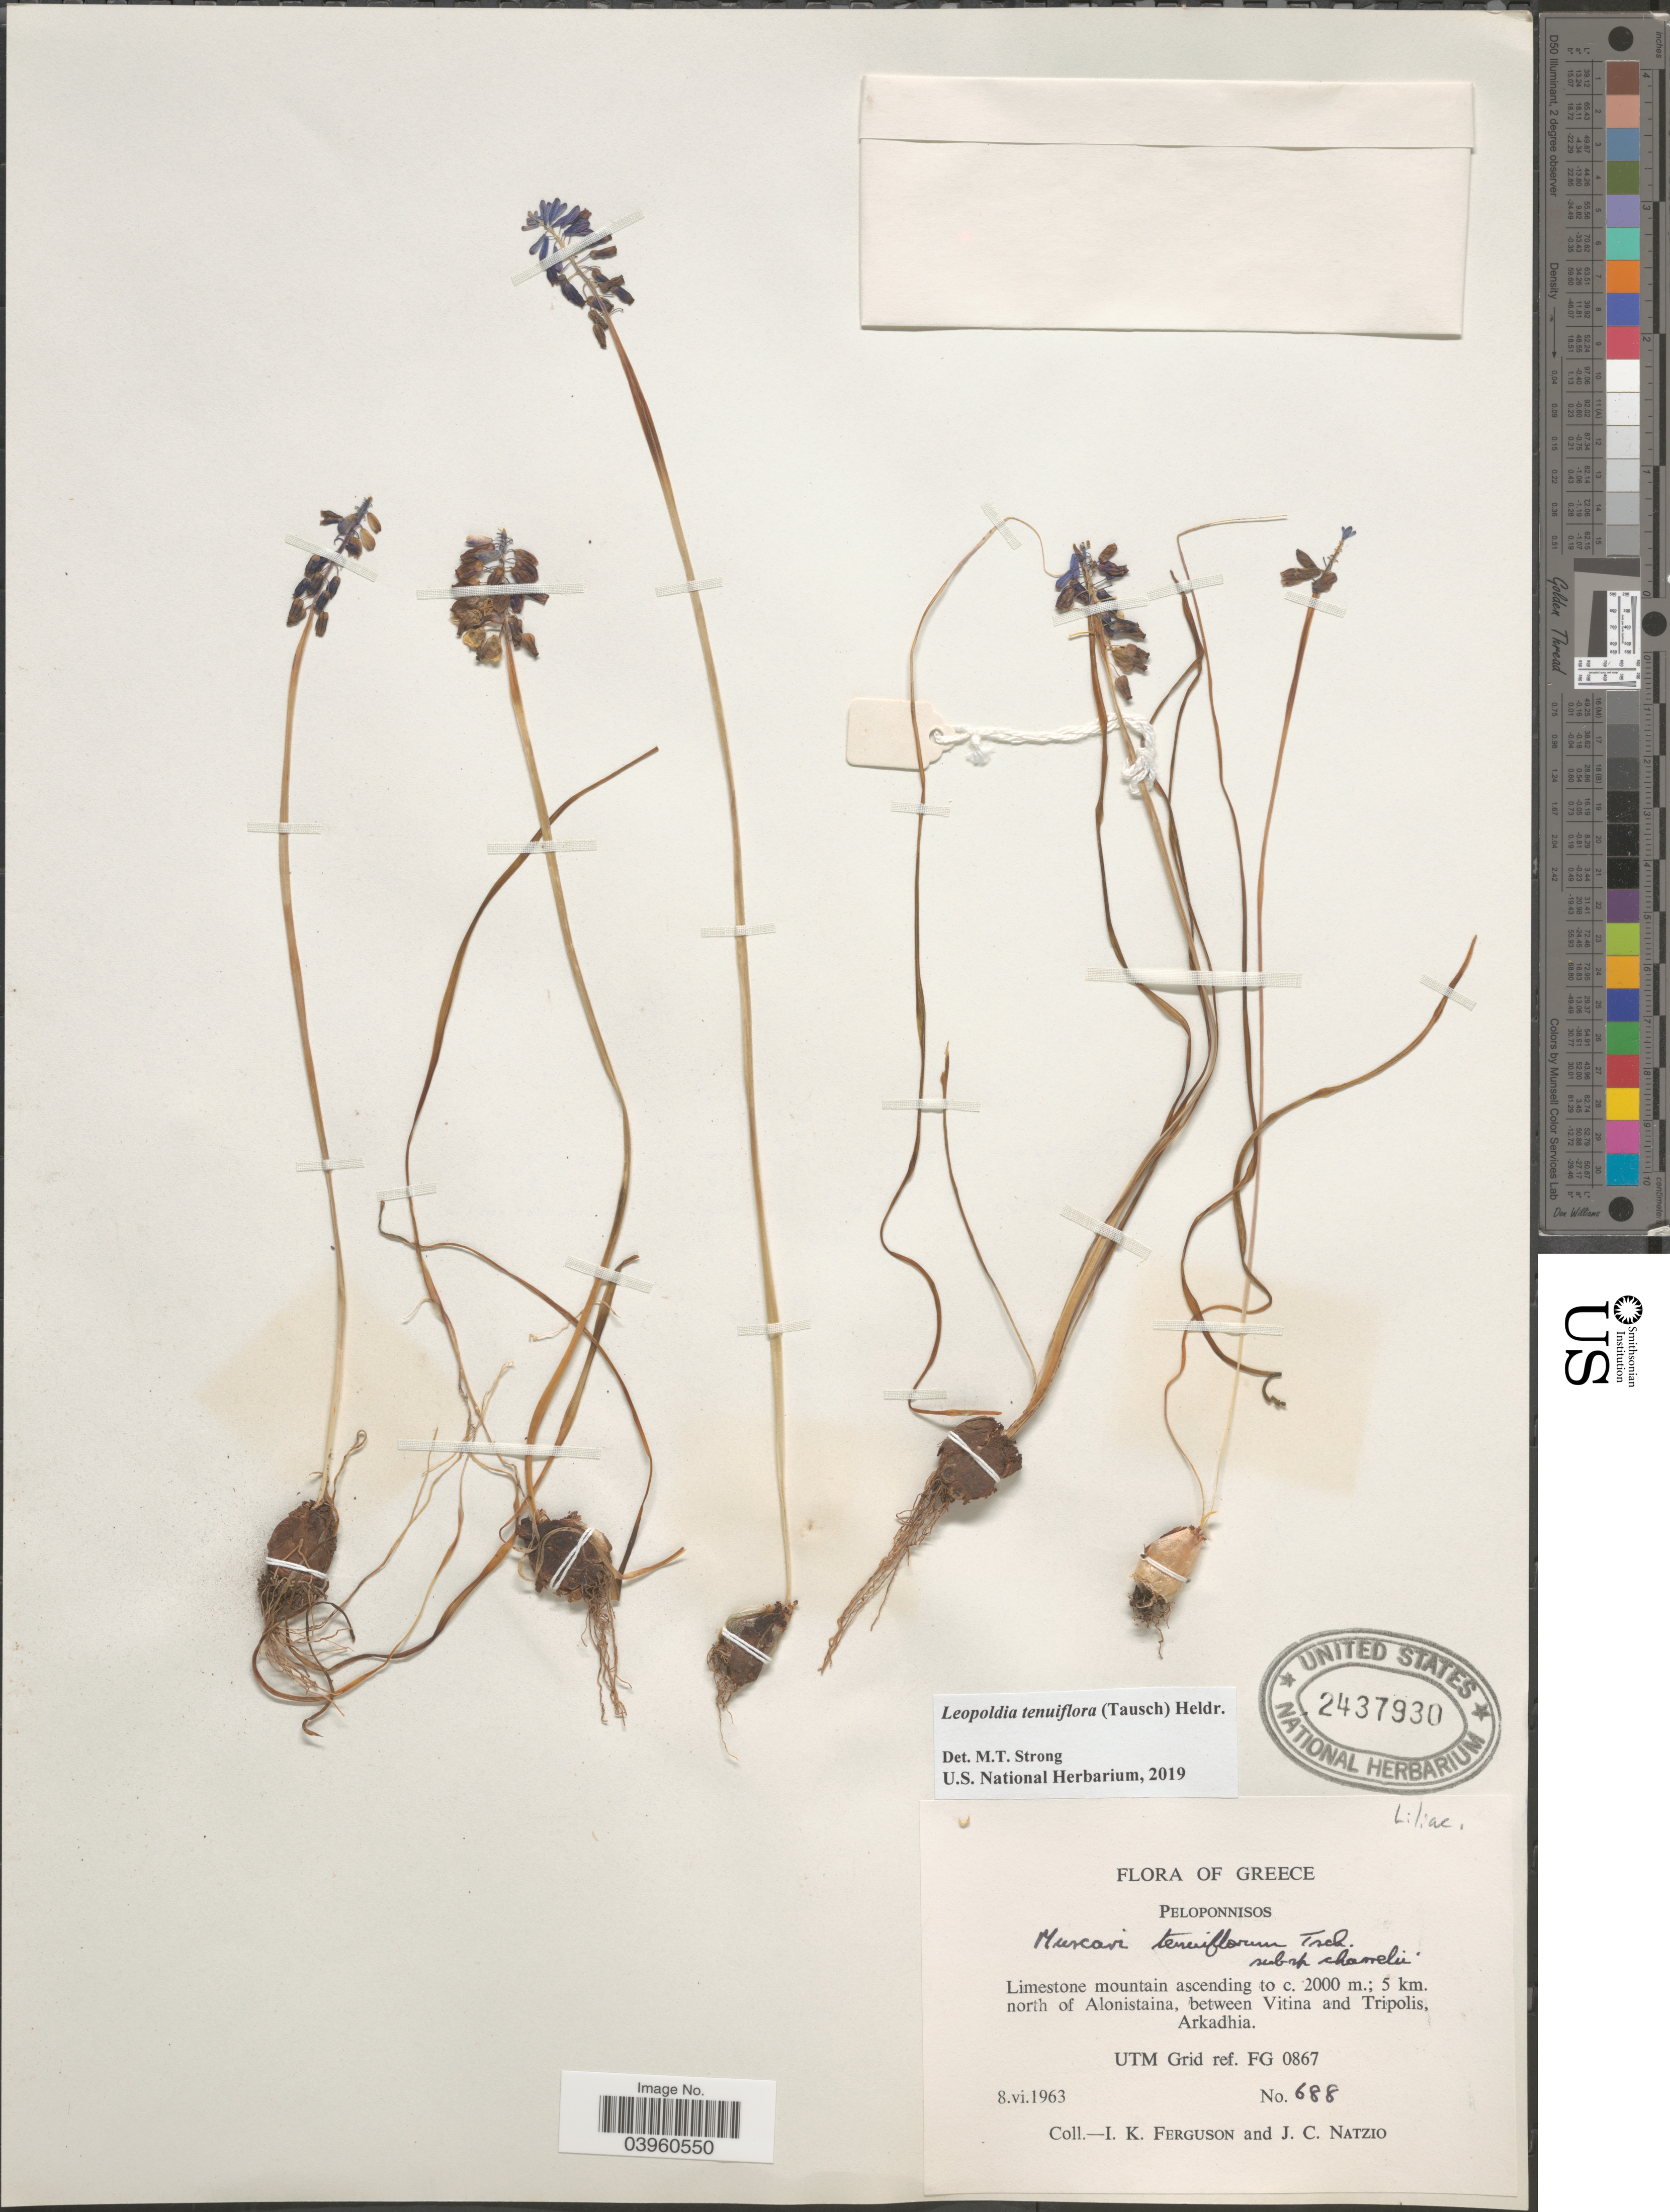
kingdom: Plantae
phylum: Tracheophyta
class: Liliopsida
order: Asparagales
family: Asparagaceae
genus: Leopoldia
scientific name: Leopoldia tenuiflora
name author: (Tausch) Heldr.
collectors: I. K. Ferguson & J. Natzio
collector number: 688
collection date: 1963-06-08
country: Greece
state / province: Peloponnese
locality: Peloponnisos. Limestone mountain ascending, 5 km north of Alonistaina, between Vitina and Tripolis, Arkadhia. UTM Grid ref. FG 0867.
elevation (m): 2000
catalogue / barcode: US 2437930